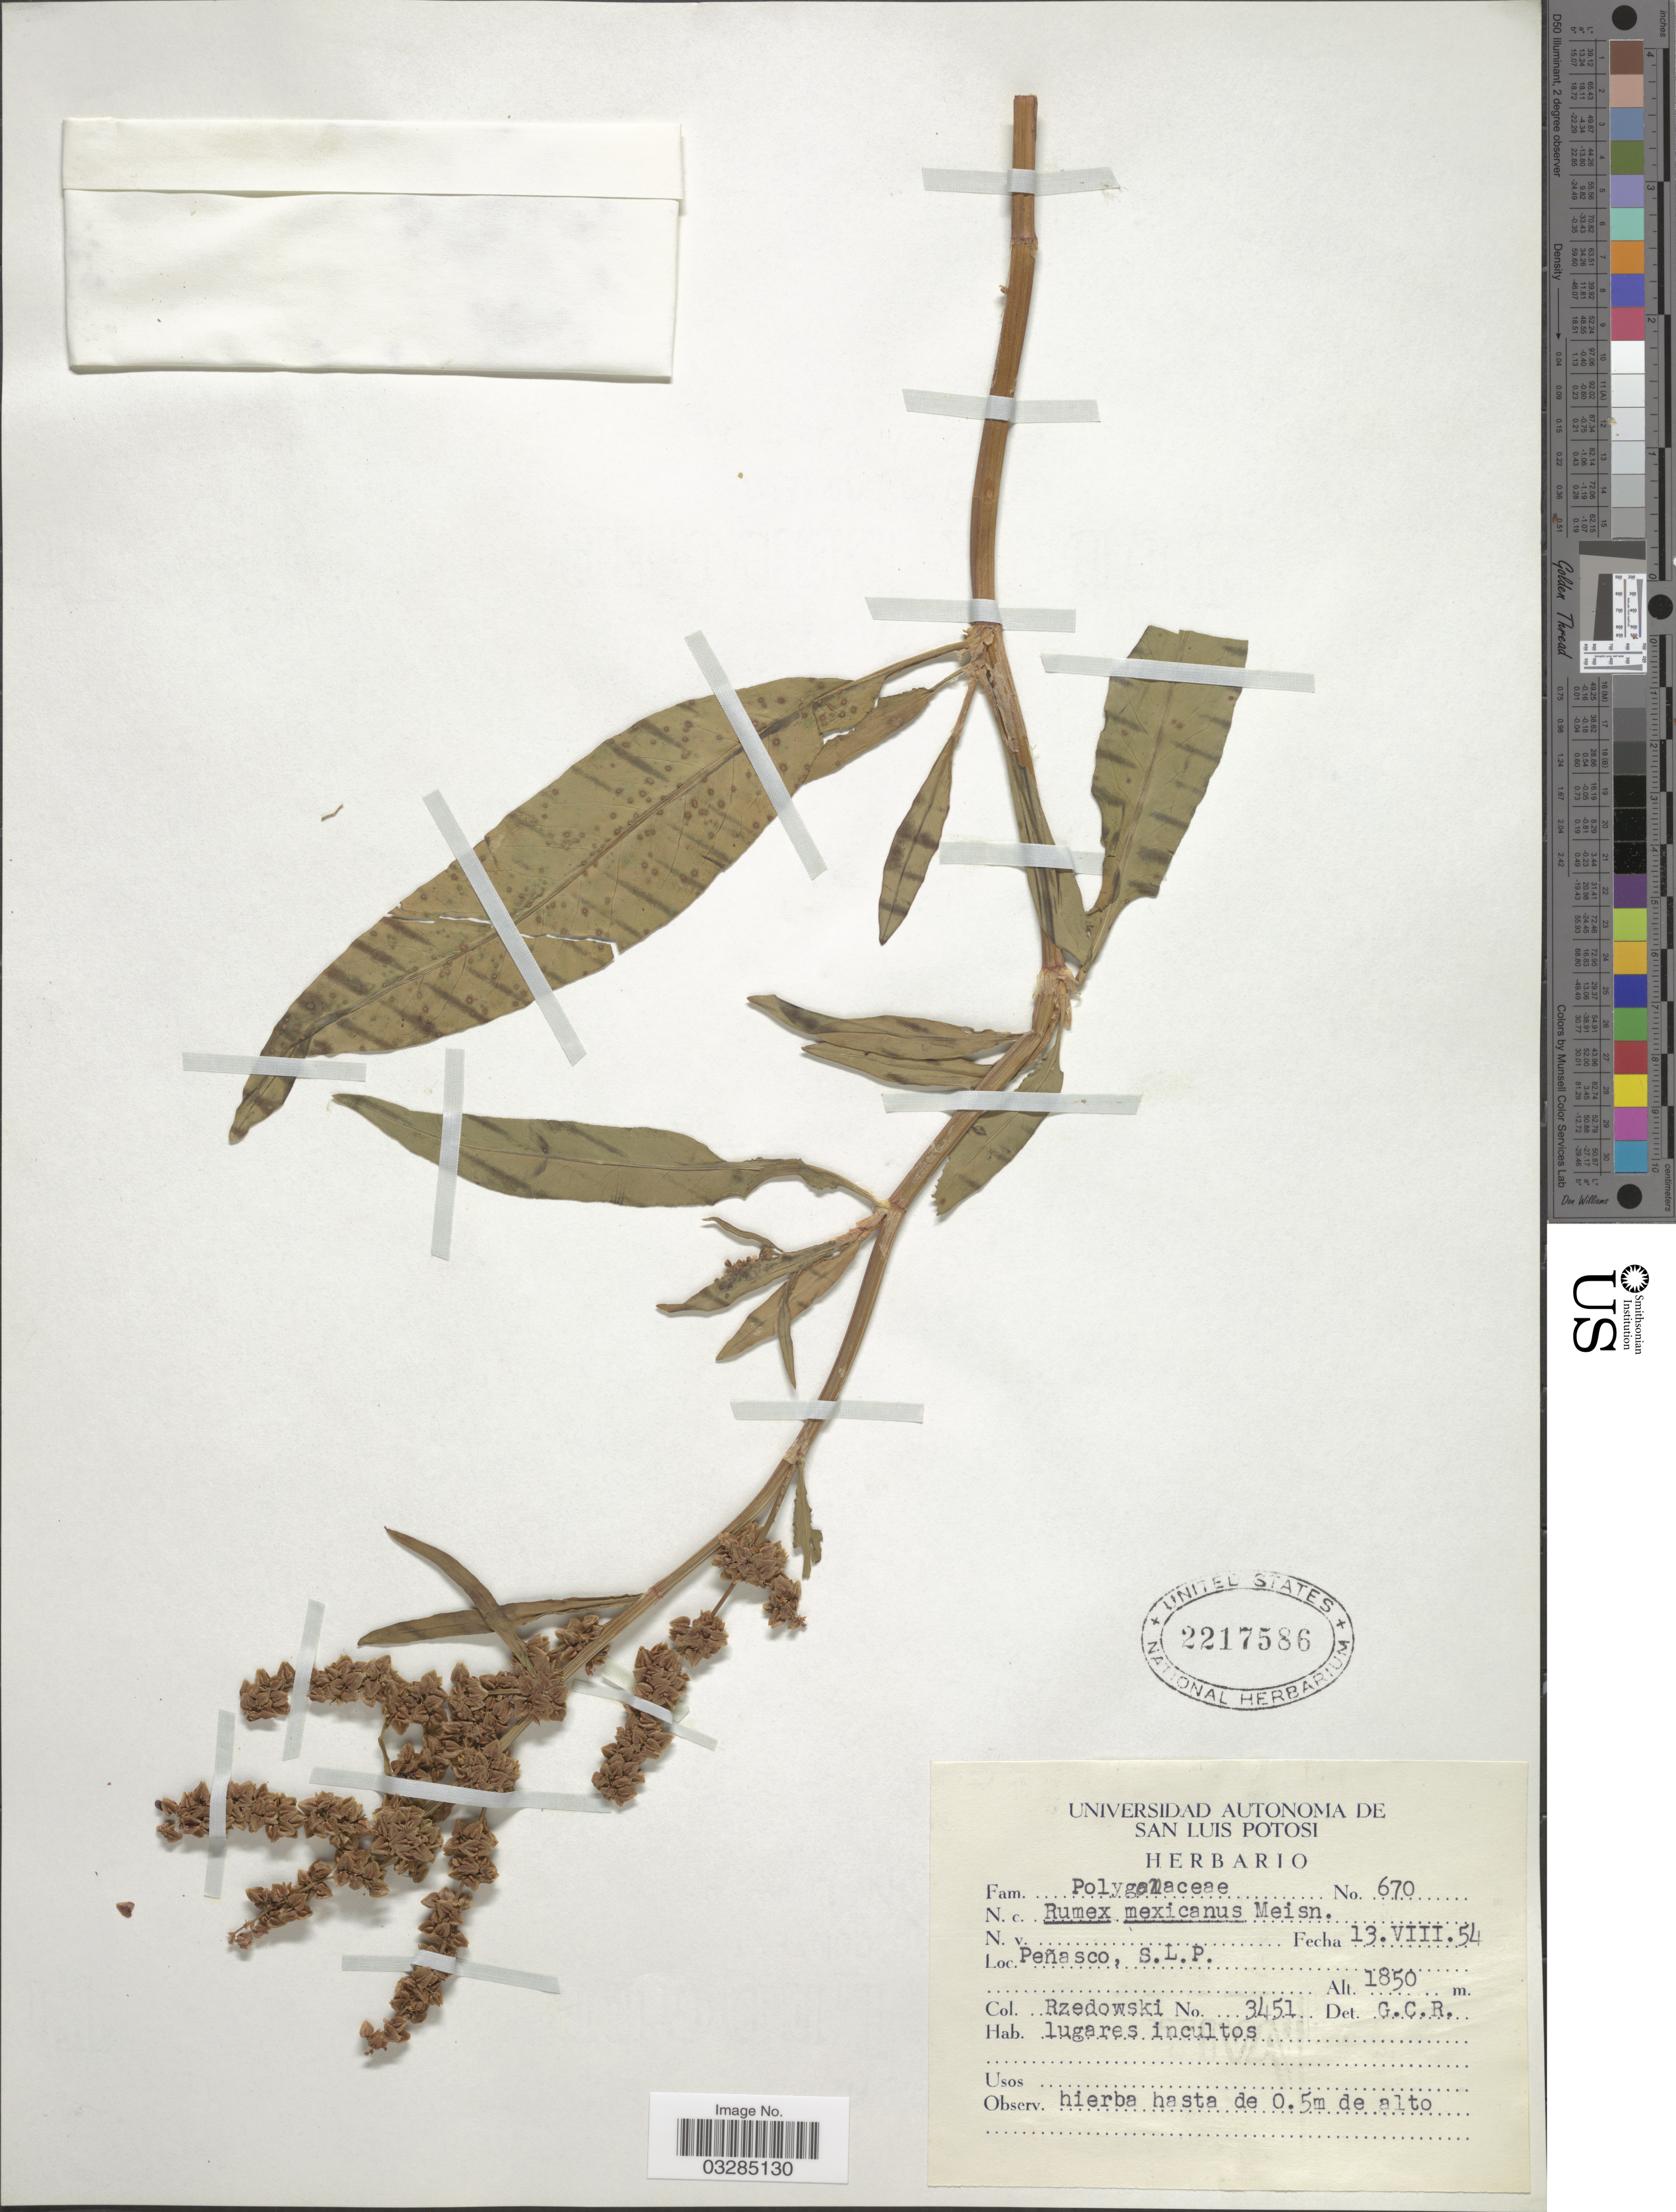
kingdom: Plantae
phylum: Tracheophyta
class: Magnoliopsida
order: Caryophyllales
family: Polygonaceae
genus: Rumex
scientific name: Rumex mexicanus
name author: Meisn.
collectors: Rzedowski, --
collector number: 3451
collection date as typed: Transcribed d/m/y: 13/8/54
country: Mexico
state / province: San Luis Potosí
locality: Peñasco.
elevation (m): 1850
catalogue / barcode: US 2217586